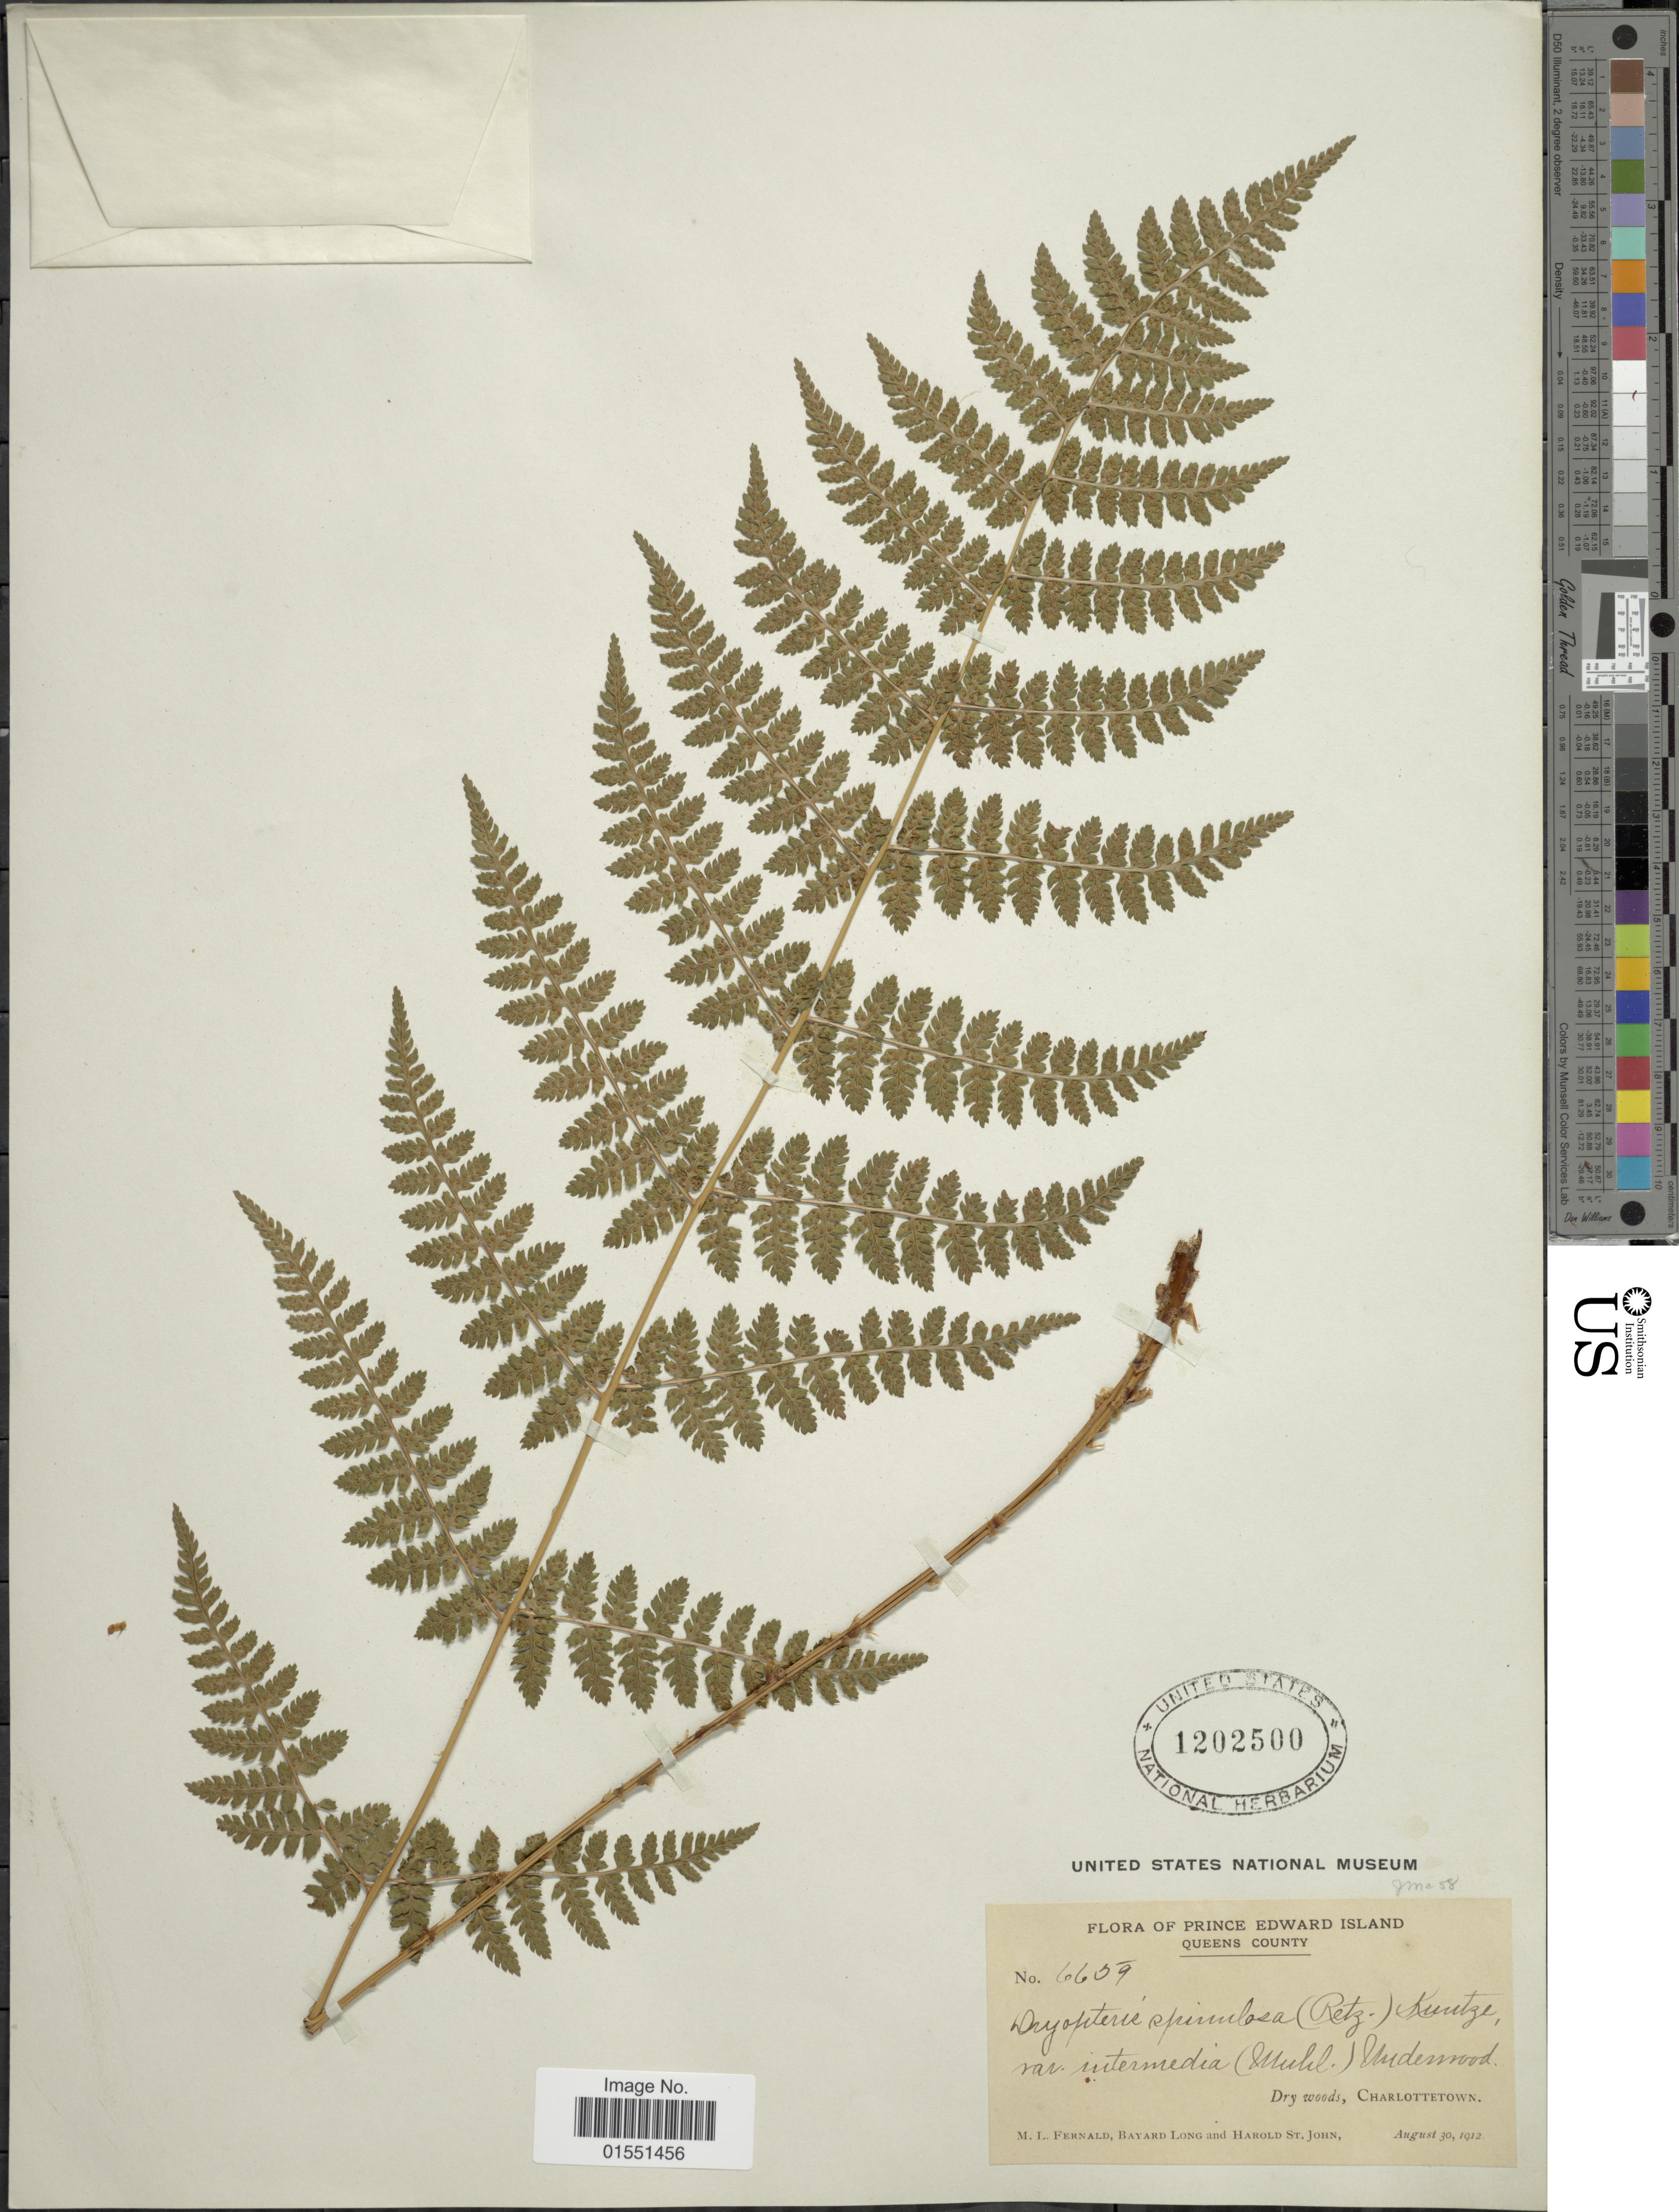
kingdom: Plantae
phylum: Tracheophyta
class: Polypodiopsida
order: Polypodiales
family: Dryopteridaceae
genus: Dryopteris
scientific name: Dryopteris intermedia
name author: (Muhl.) A. Gray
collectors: M. L. Fernald, B. Long & H. St. John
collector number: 6659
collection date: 1912-08-30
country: Canada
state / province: Prince Edward Island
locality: Queens County. Dry woods, Charlottetown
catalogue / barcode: US 1202500